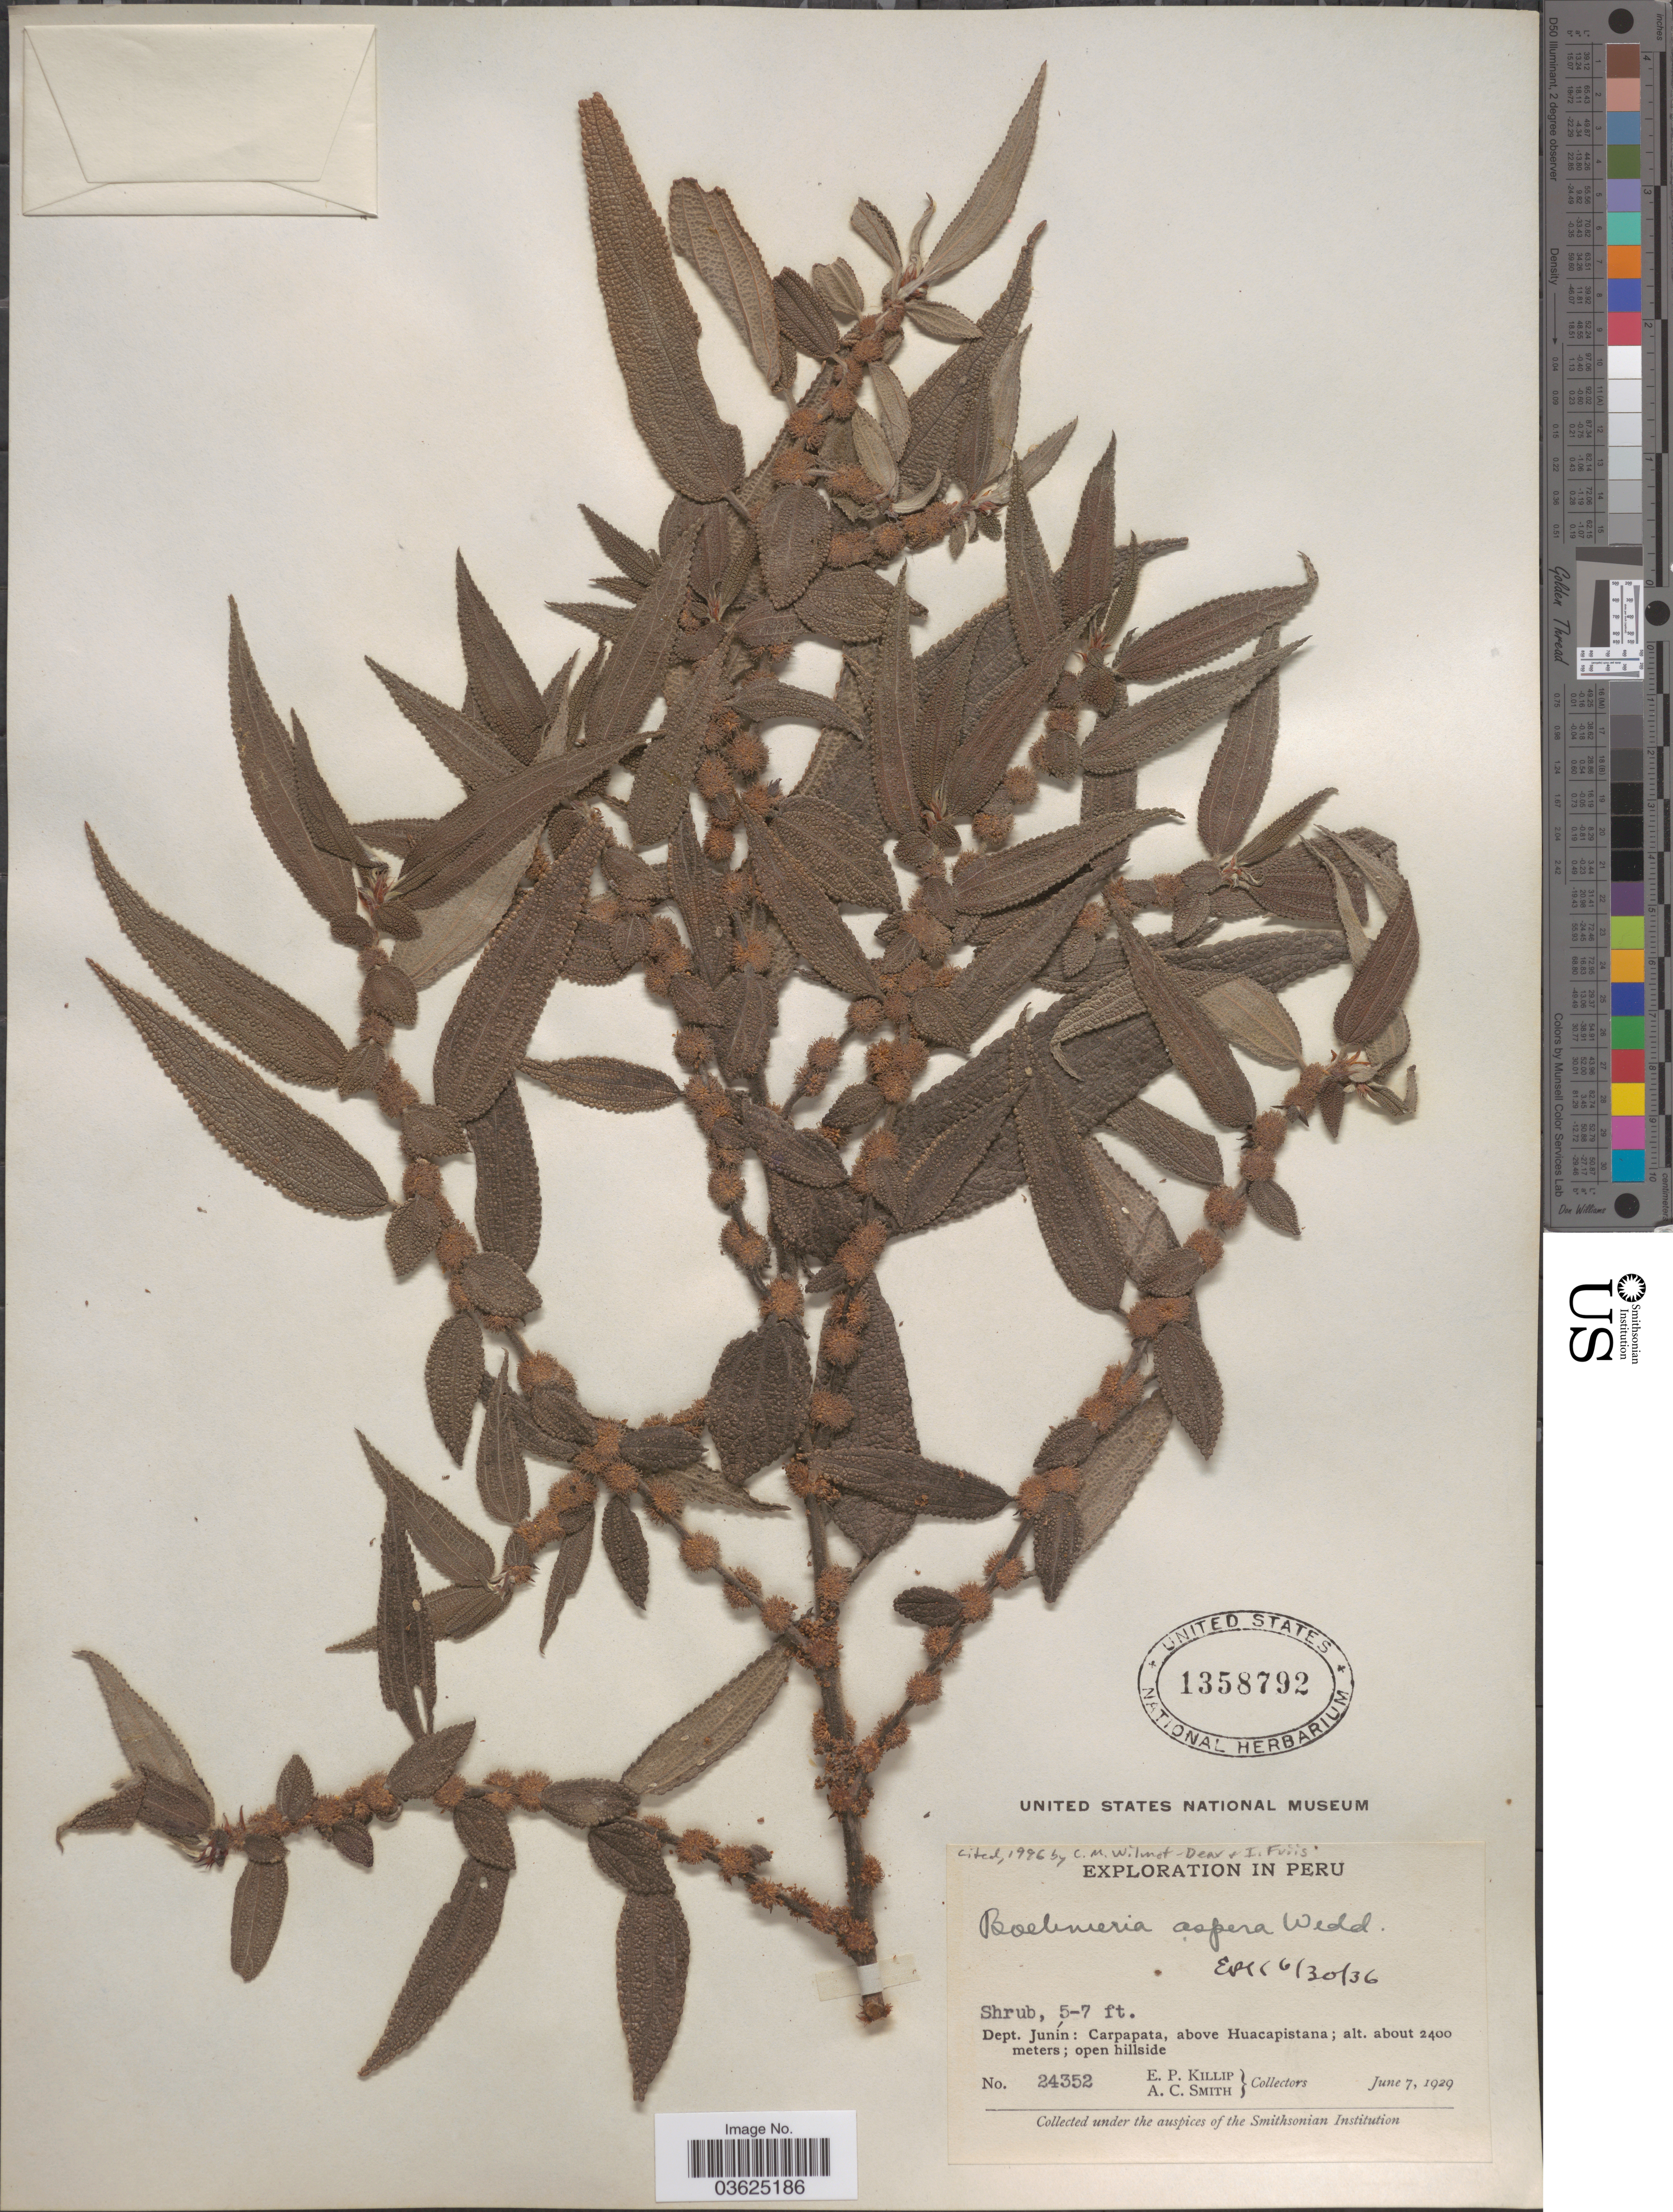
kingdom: Plantae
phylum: Tracheophyta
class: Magnoliopsida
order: Rosales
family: Urticaceae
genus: Boehmeria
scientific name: Boehmeria aspera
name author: Wedd.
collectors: E. P. Killip & A. C. Smith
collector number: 24352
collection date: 1929-06-07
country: Peru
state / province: Junín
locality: Dept. Junín: Carpapata, above Huacapistana.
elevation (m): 2400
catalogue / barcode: US 1358792